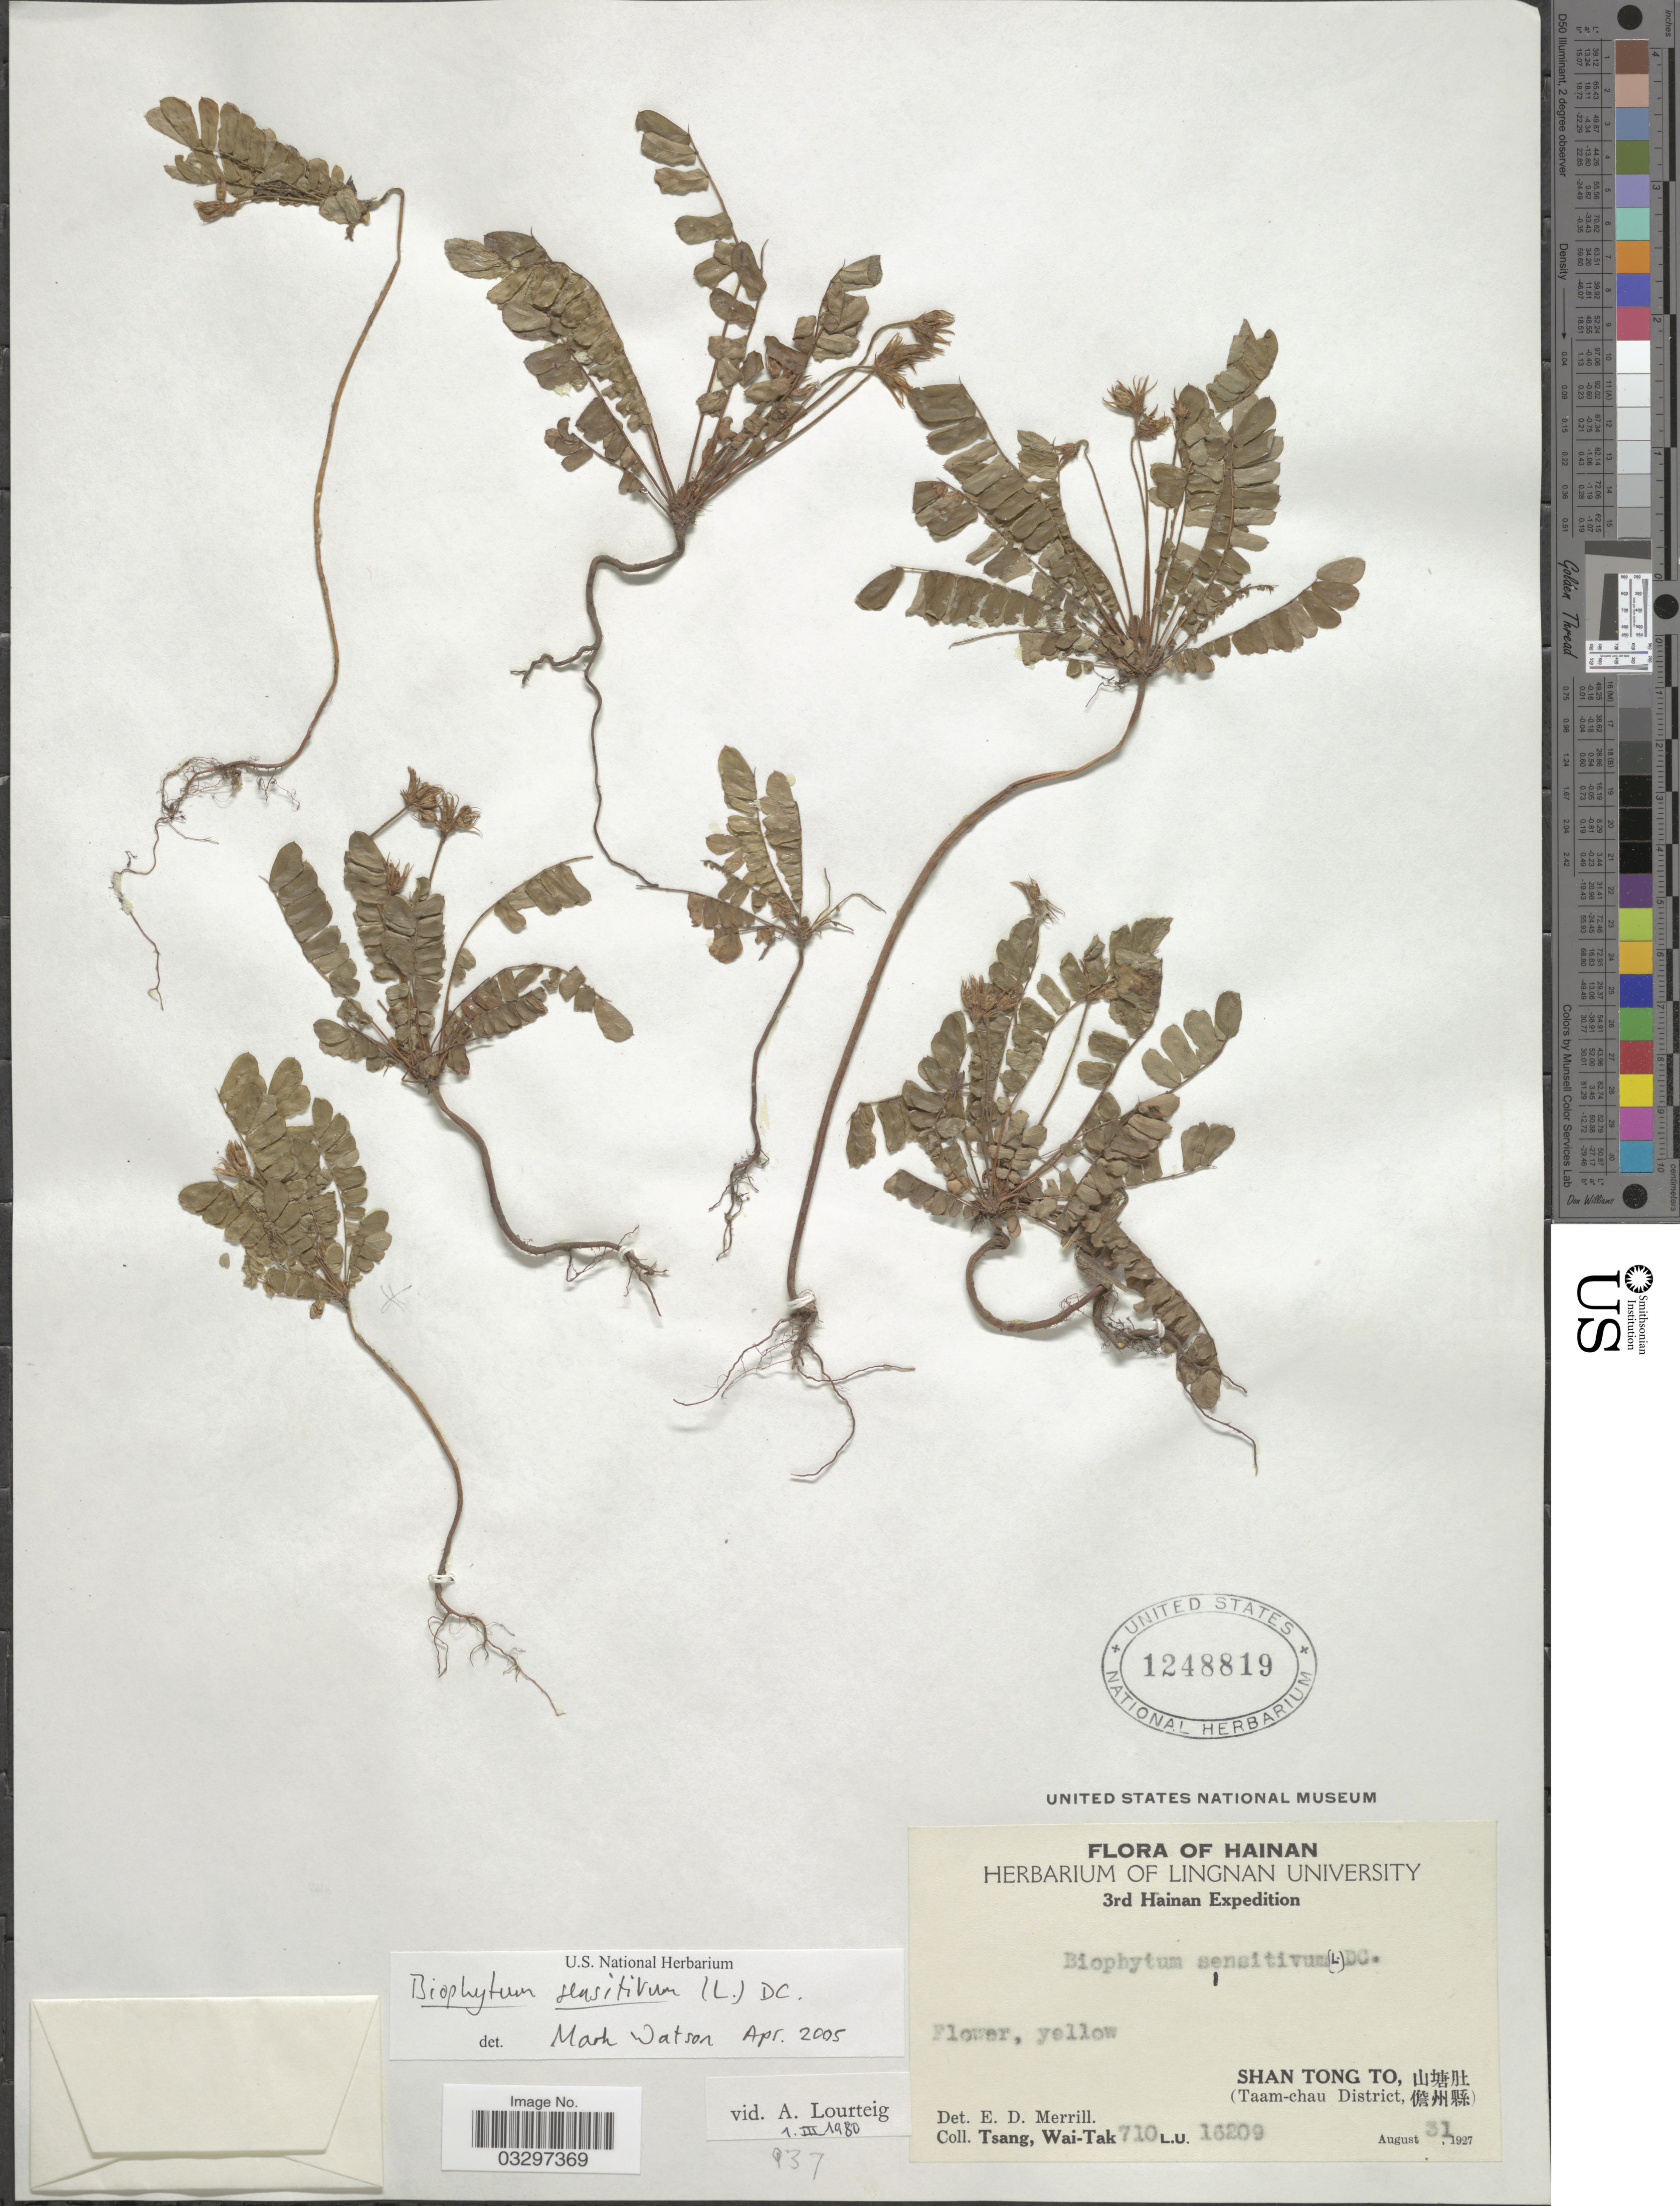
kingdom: Plantae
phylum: Tracheophyta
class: Magnoliopsida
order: Oxalidales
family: Oxalidaceae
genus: Biophytum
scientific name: Biophytum sensitivum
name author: (L.) DC.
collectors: W. T. Tsang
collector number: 710L.U. 16209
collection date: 1927-08-31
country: China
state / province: Hainan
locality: Taam Chau District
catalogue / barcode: US 1248819